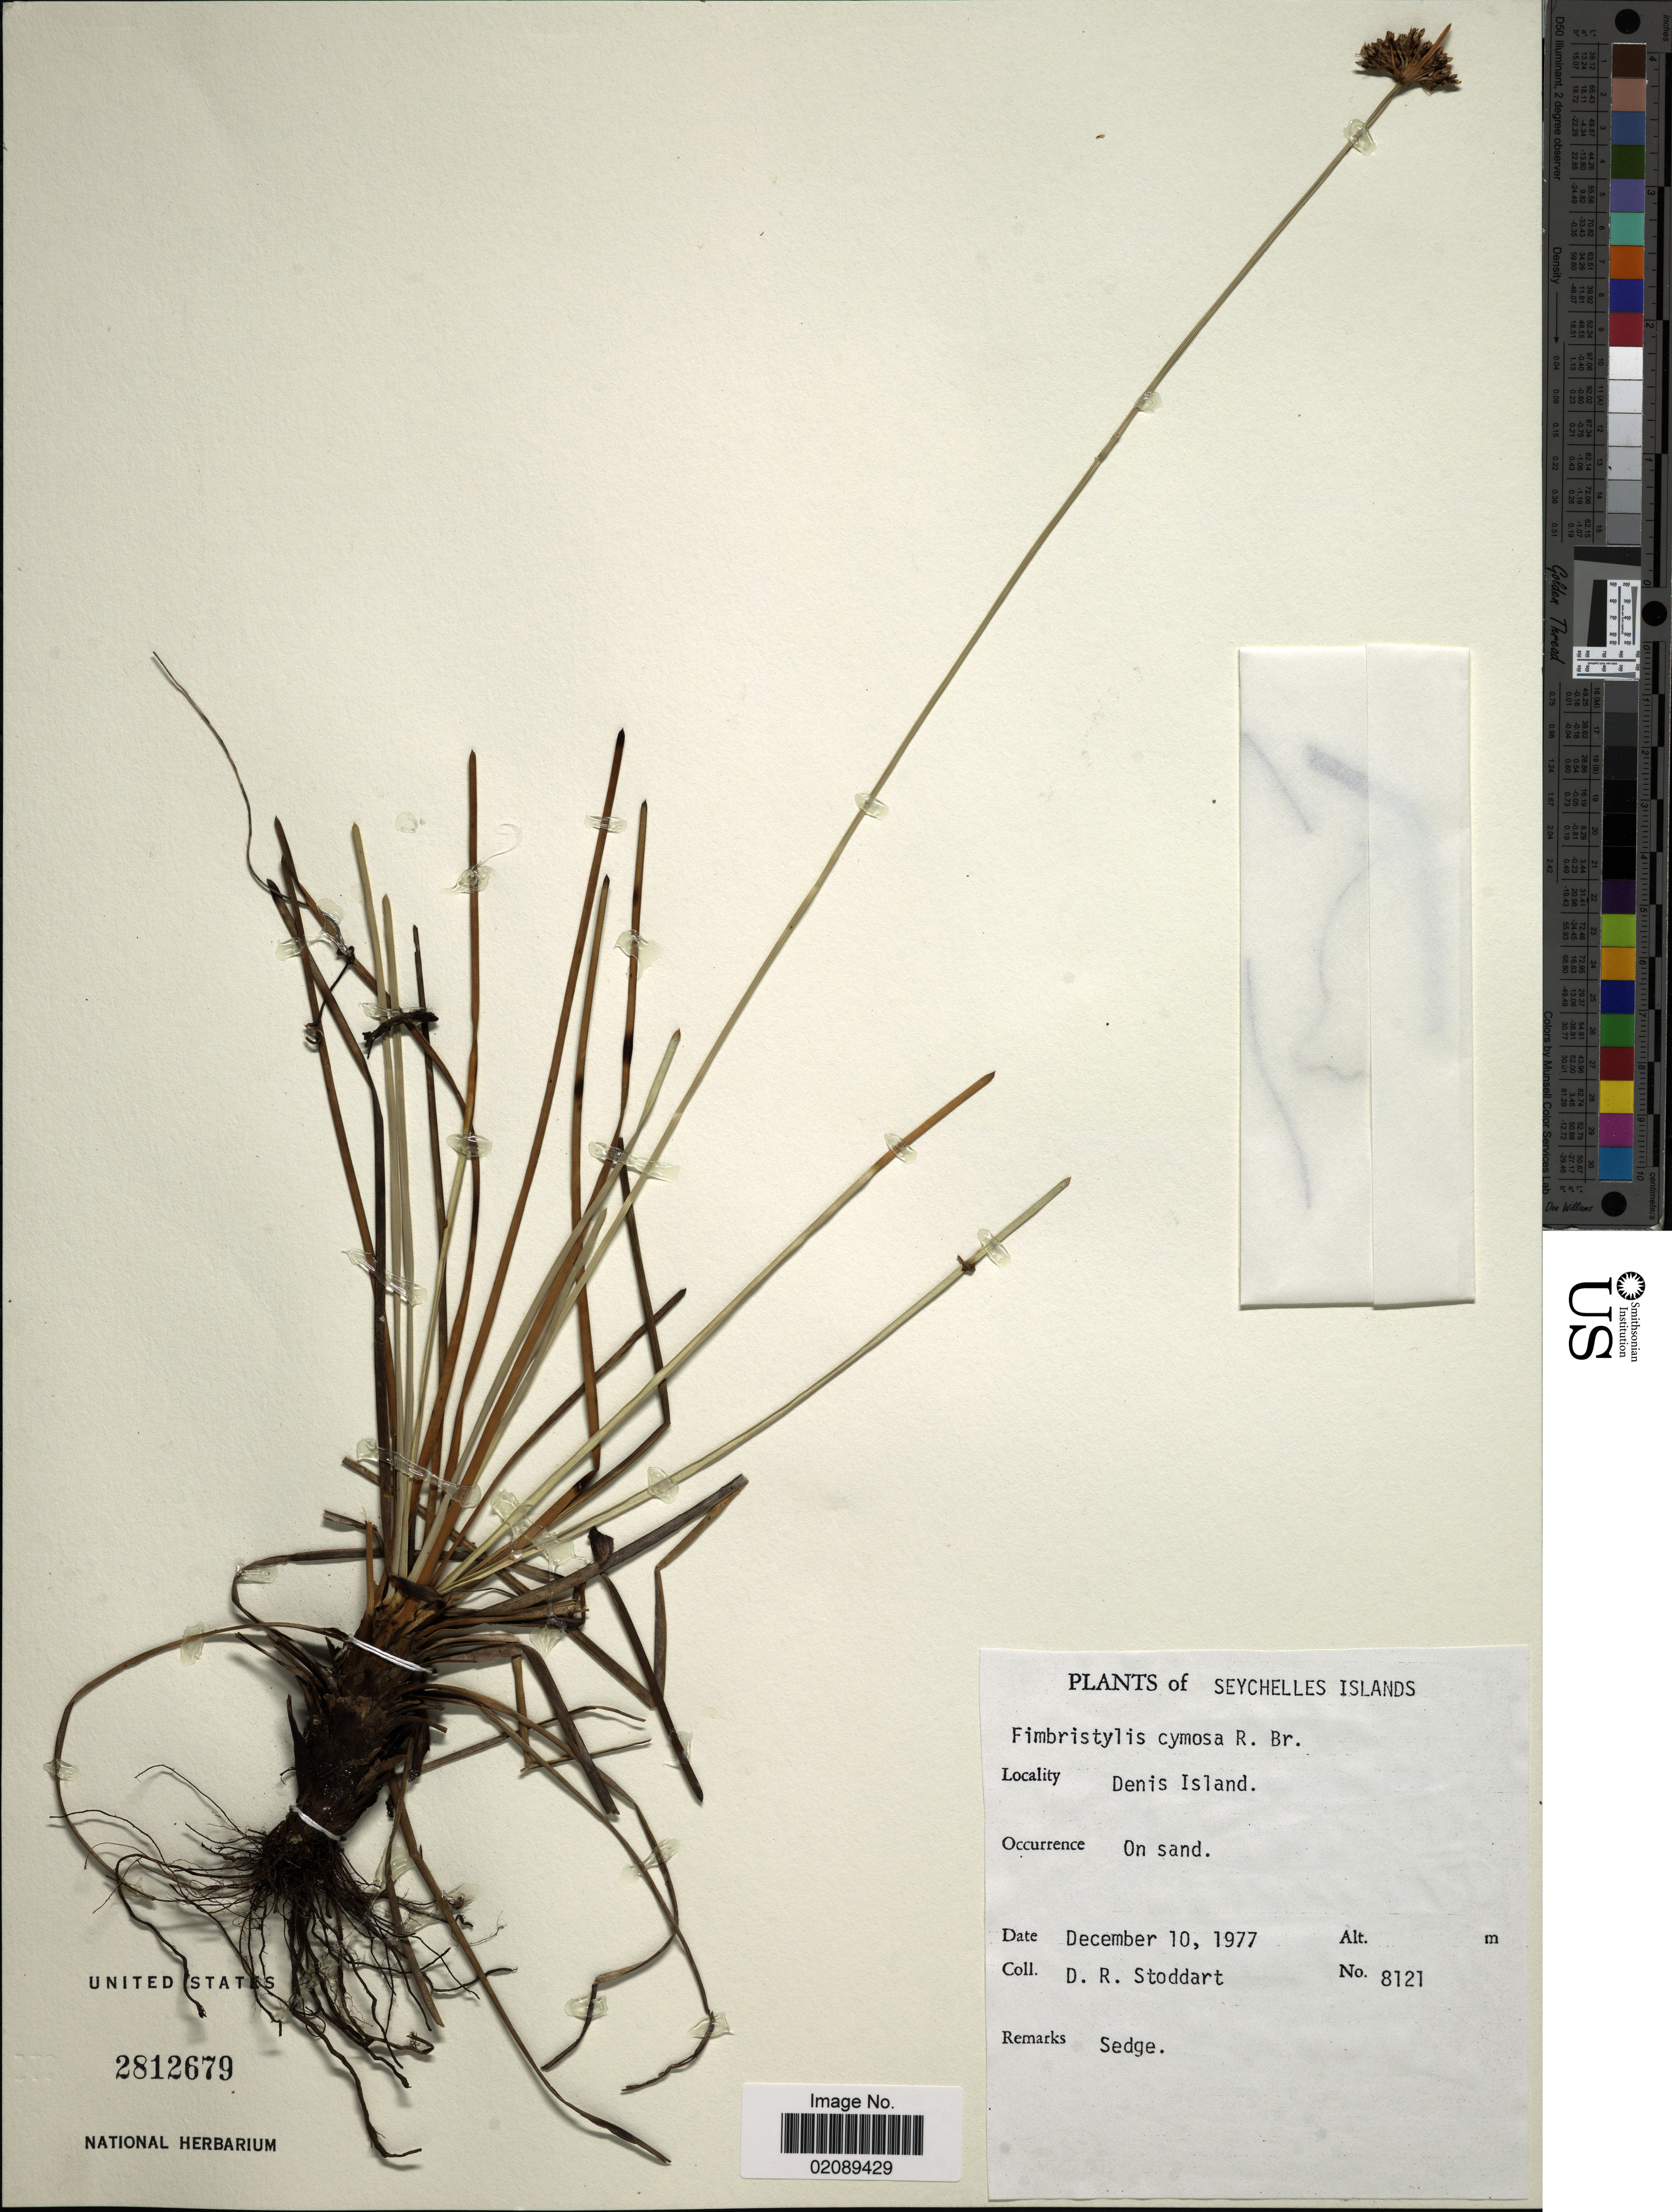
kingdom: Plantae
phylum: Tracheophyta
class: Liliopsida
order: Poales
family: Cyperaceae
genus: Fimbristylis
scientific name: Fimbristylis cymosa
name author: R. Br.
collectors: D. R. Stoddart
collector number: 8121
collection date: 1977-12-10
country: Seychelles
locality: Seychelles Islands, Denis Island, on sand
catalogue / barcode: US 2812679